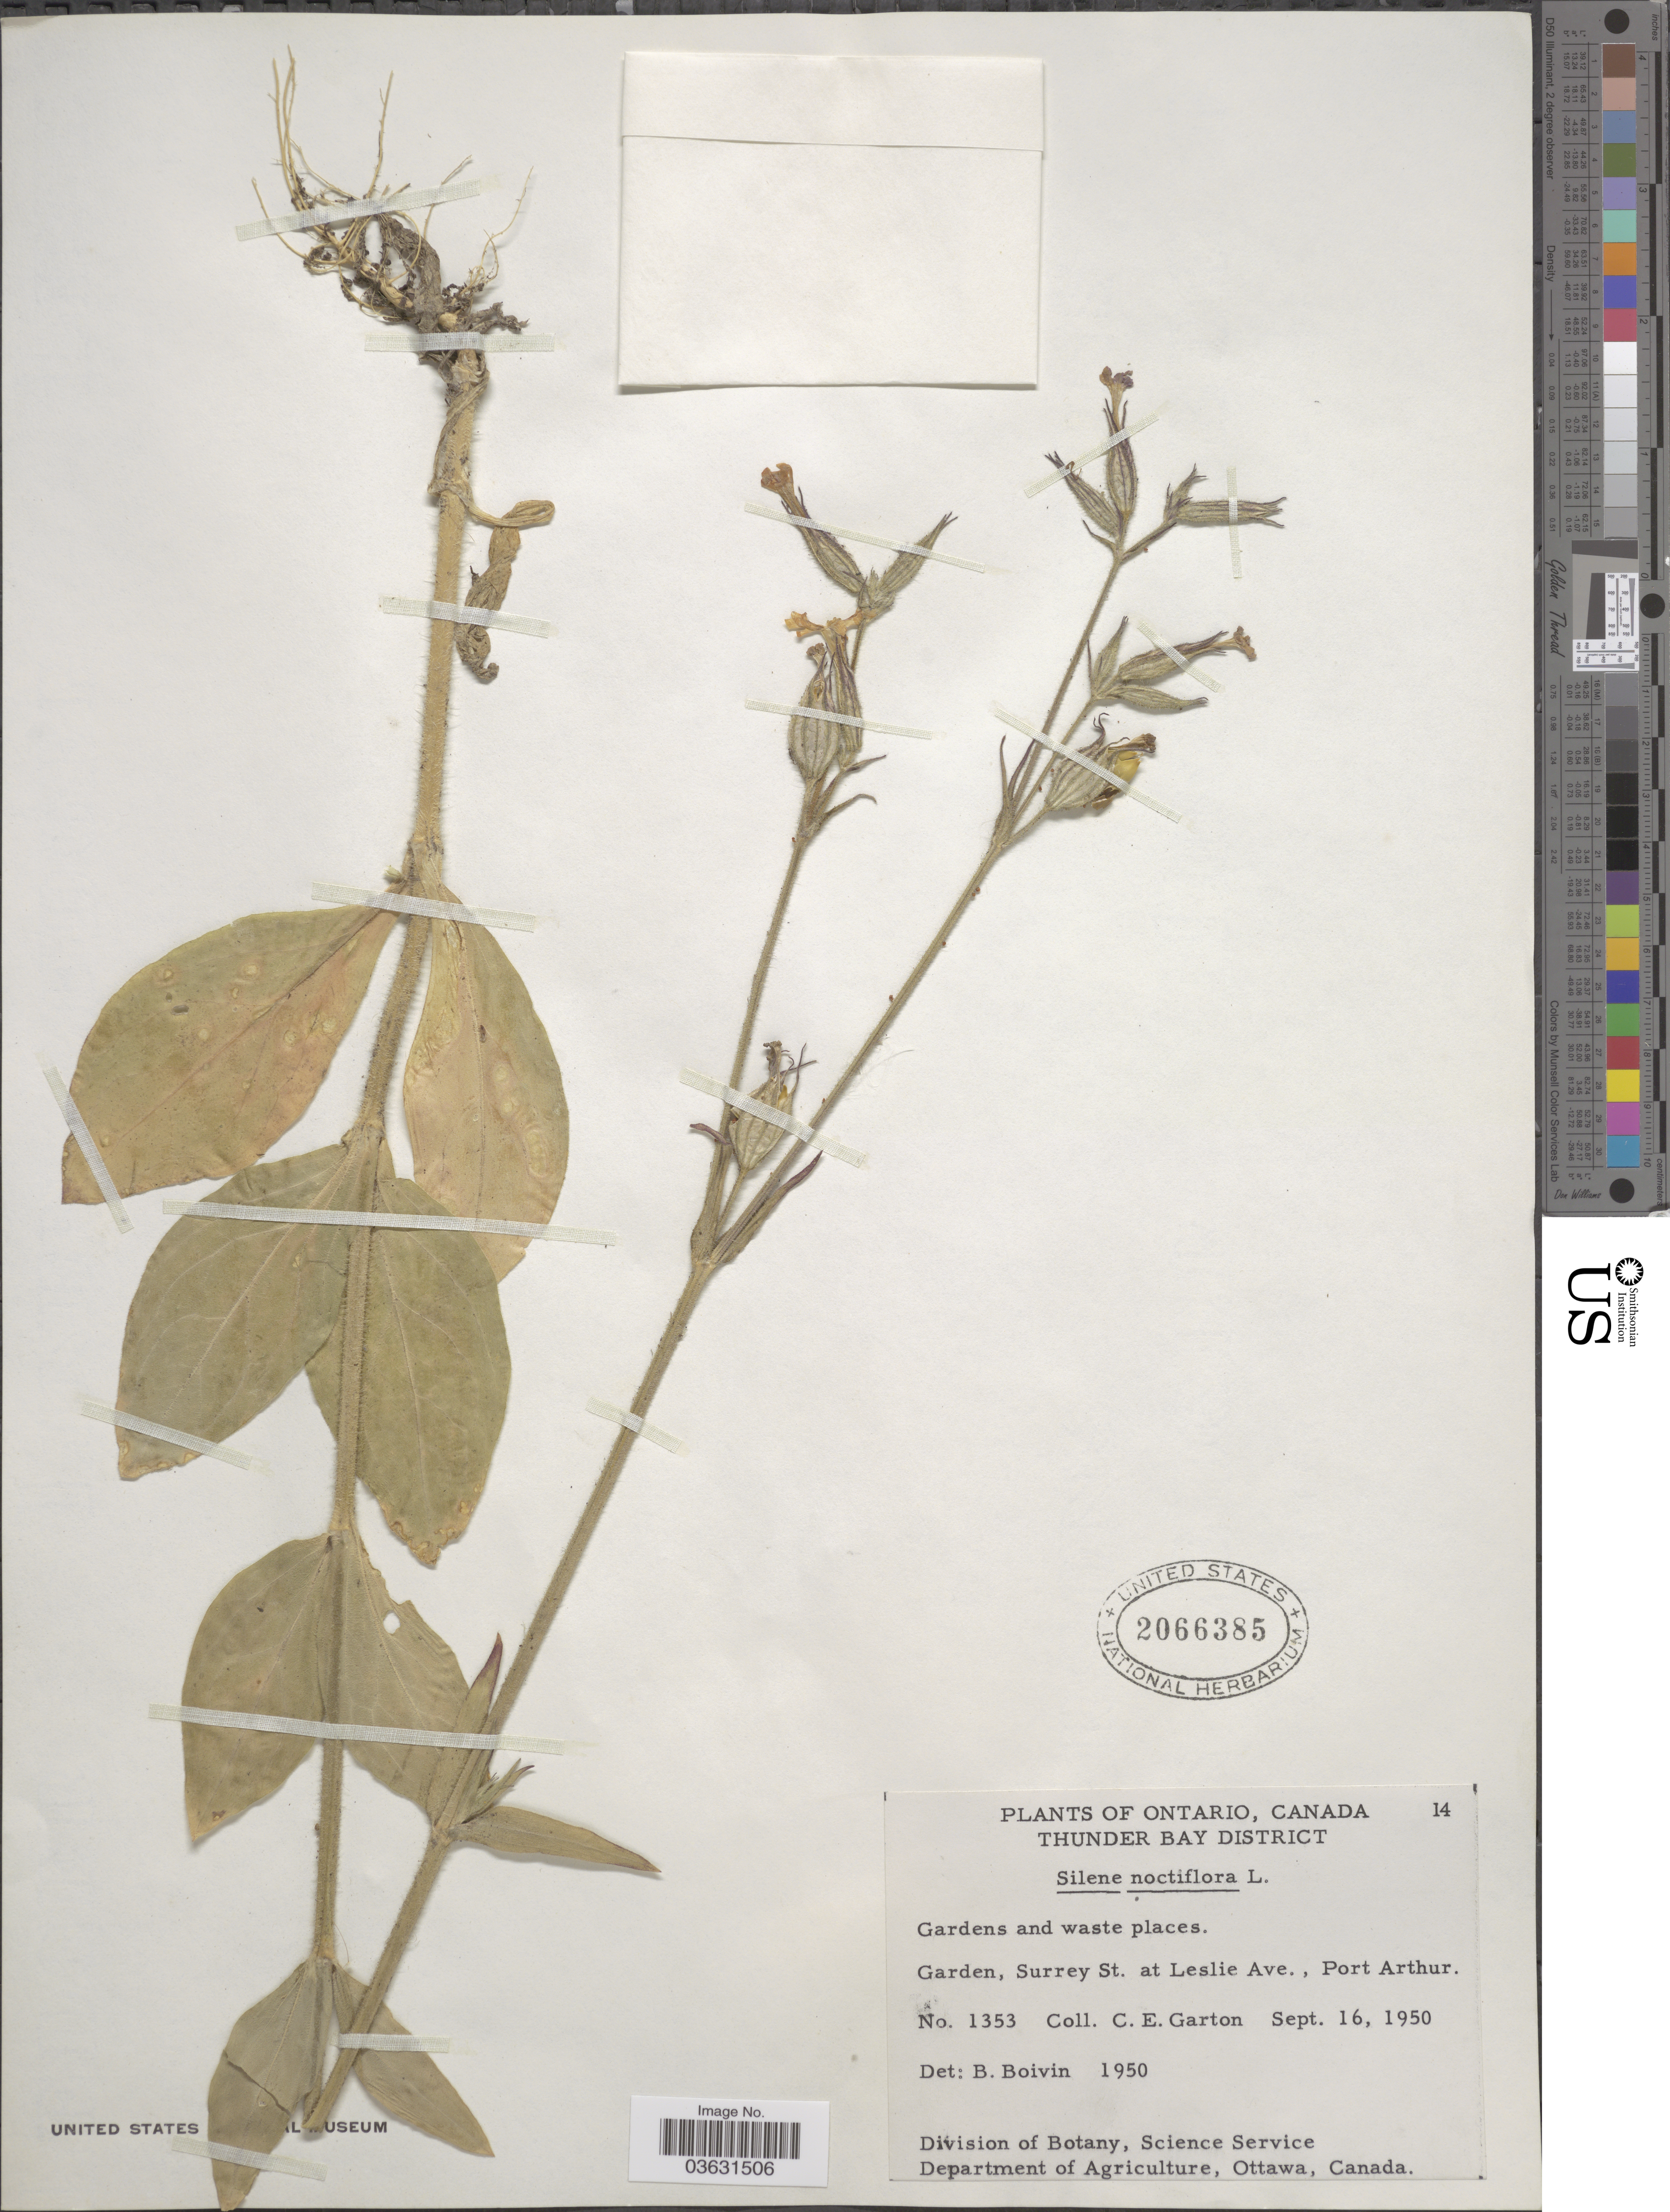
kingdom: Plantae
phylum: Tracheophyta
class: Magnoliopsida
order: Caryophyllales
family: Caryophyllaceae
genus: Silene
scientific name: Silene noctiflora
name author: L.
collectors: C. E. Garton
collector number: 1353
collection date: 1950-09-16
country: Canada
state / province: Ontario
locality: Thunder Bay District. Garden, Surrey St. at Leslie Ave., Port Arthur.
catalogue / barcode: US 2066385